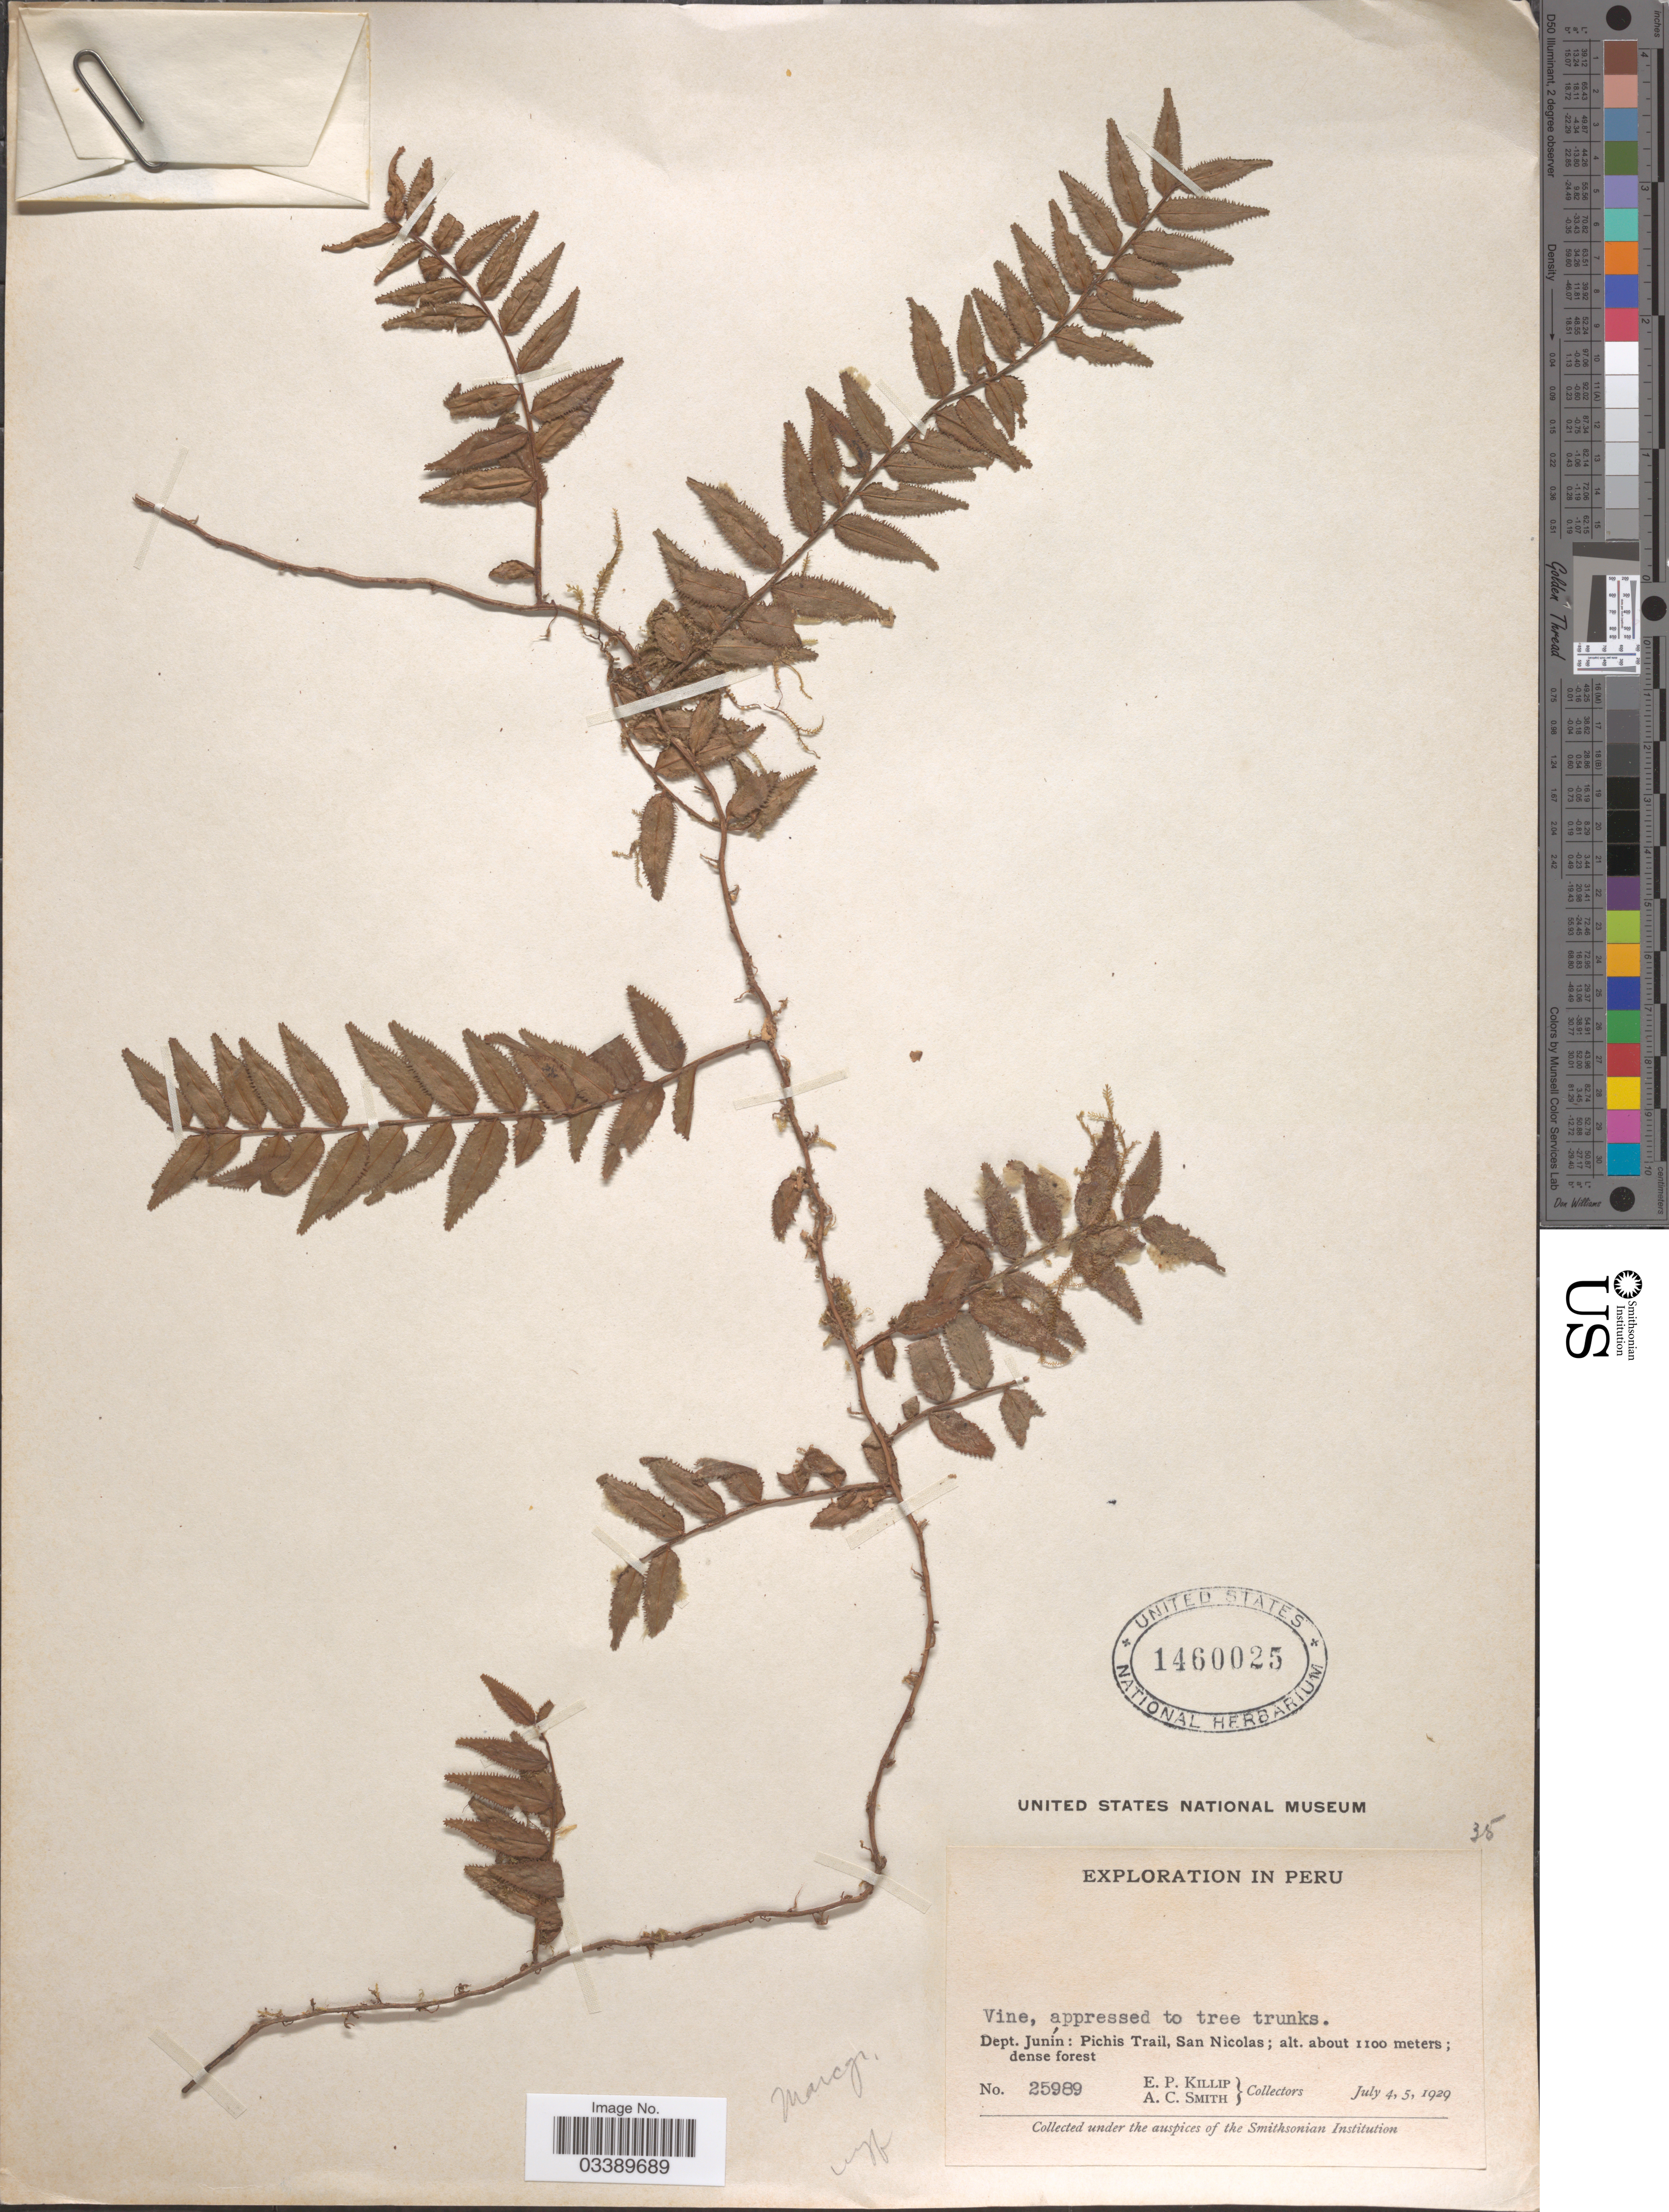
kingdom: Plantae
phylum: Tracheophyta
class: Magnoliopsida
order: Ericales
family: Marcgraviaceae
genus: Marcgravia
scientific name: Marcgravia sp.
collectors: E. P. Killip & A. C. Smith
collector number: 25989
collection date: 1929-07-04/1929-07-05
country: Peru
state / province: Junín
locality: Dept. Junín: Pichis Trail, San Nicolas.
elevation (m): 1100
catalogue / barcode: US 1460025